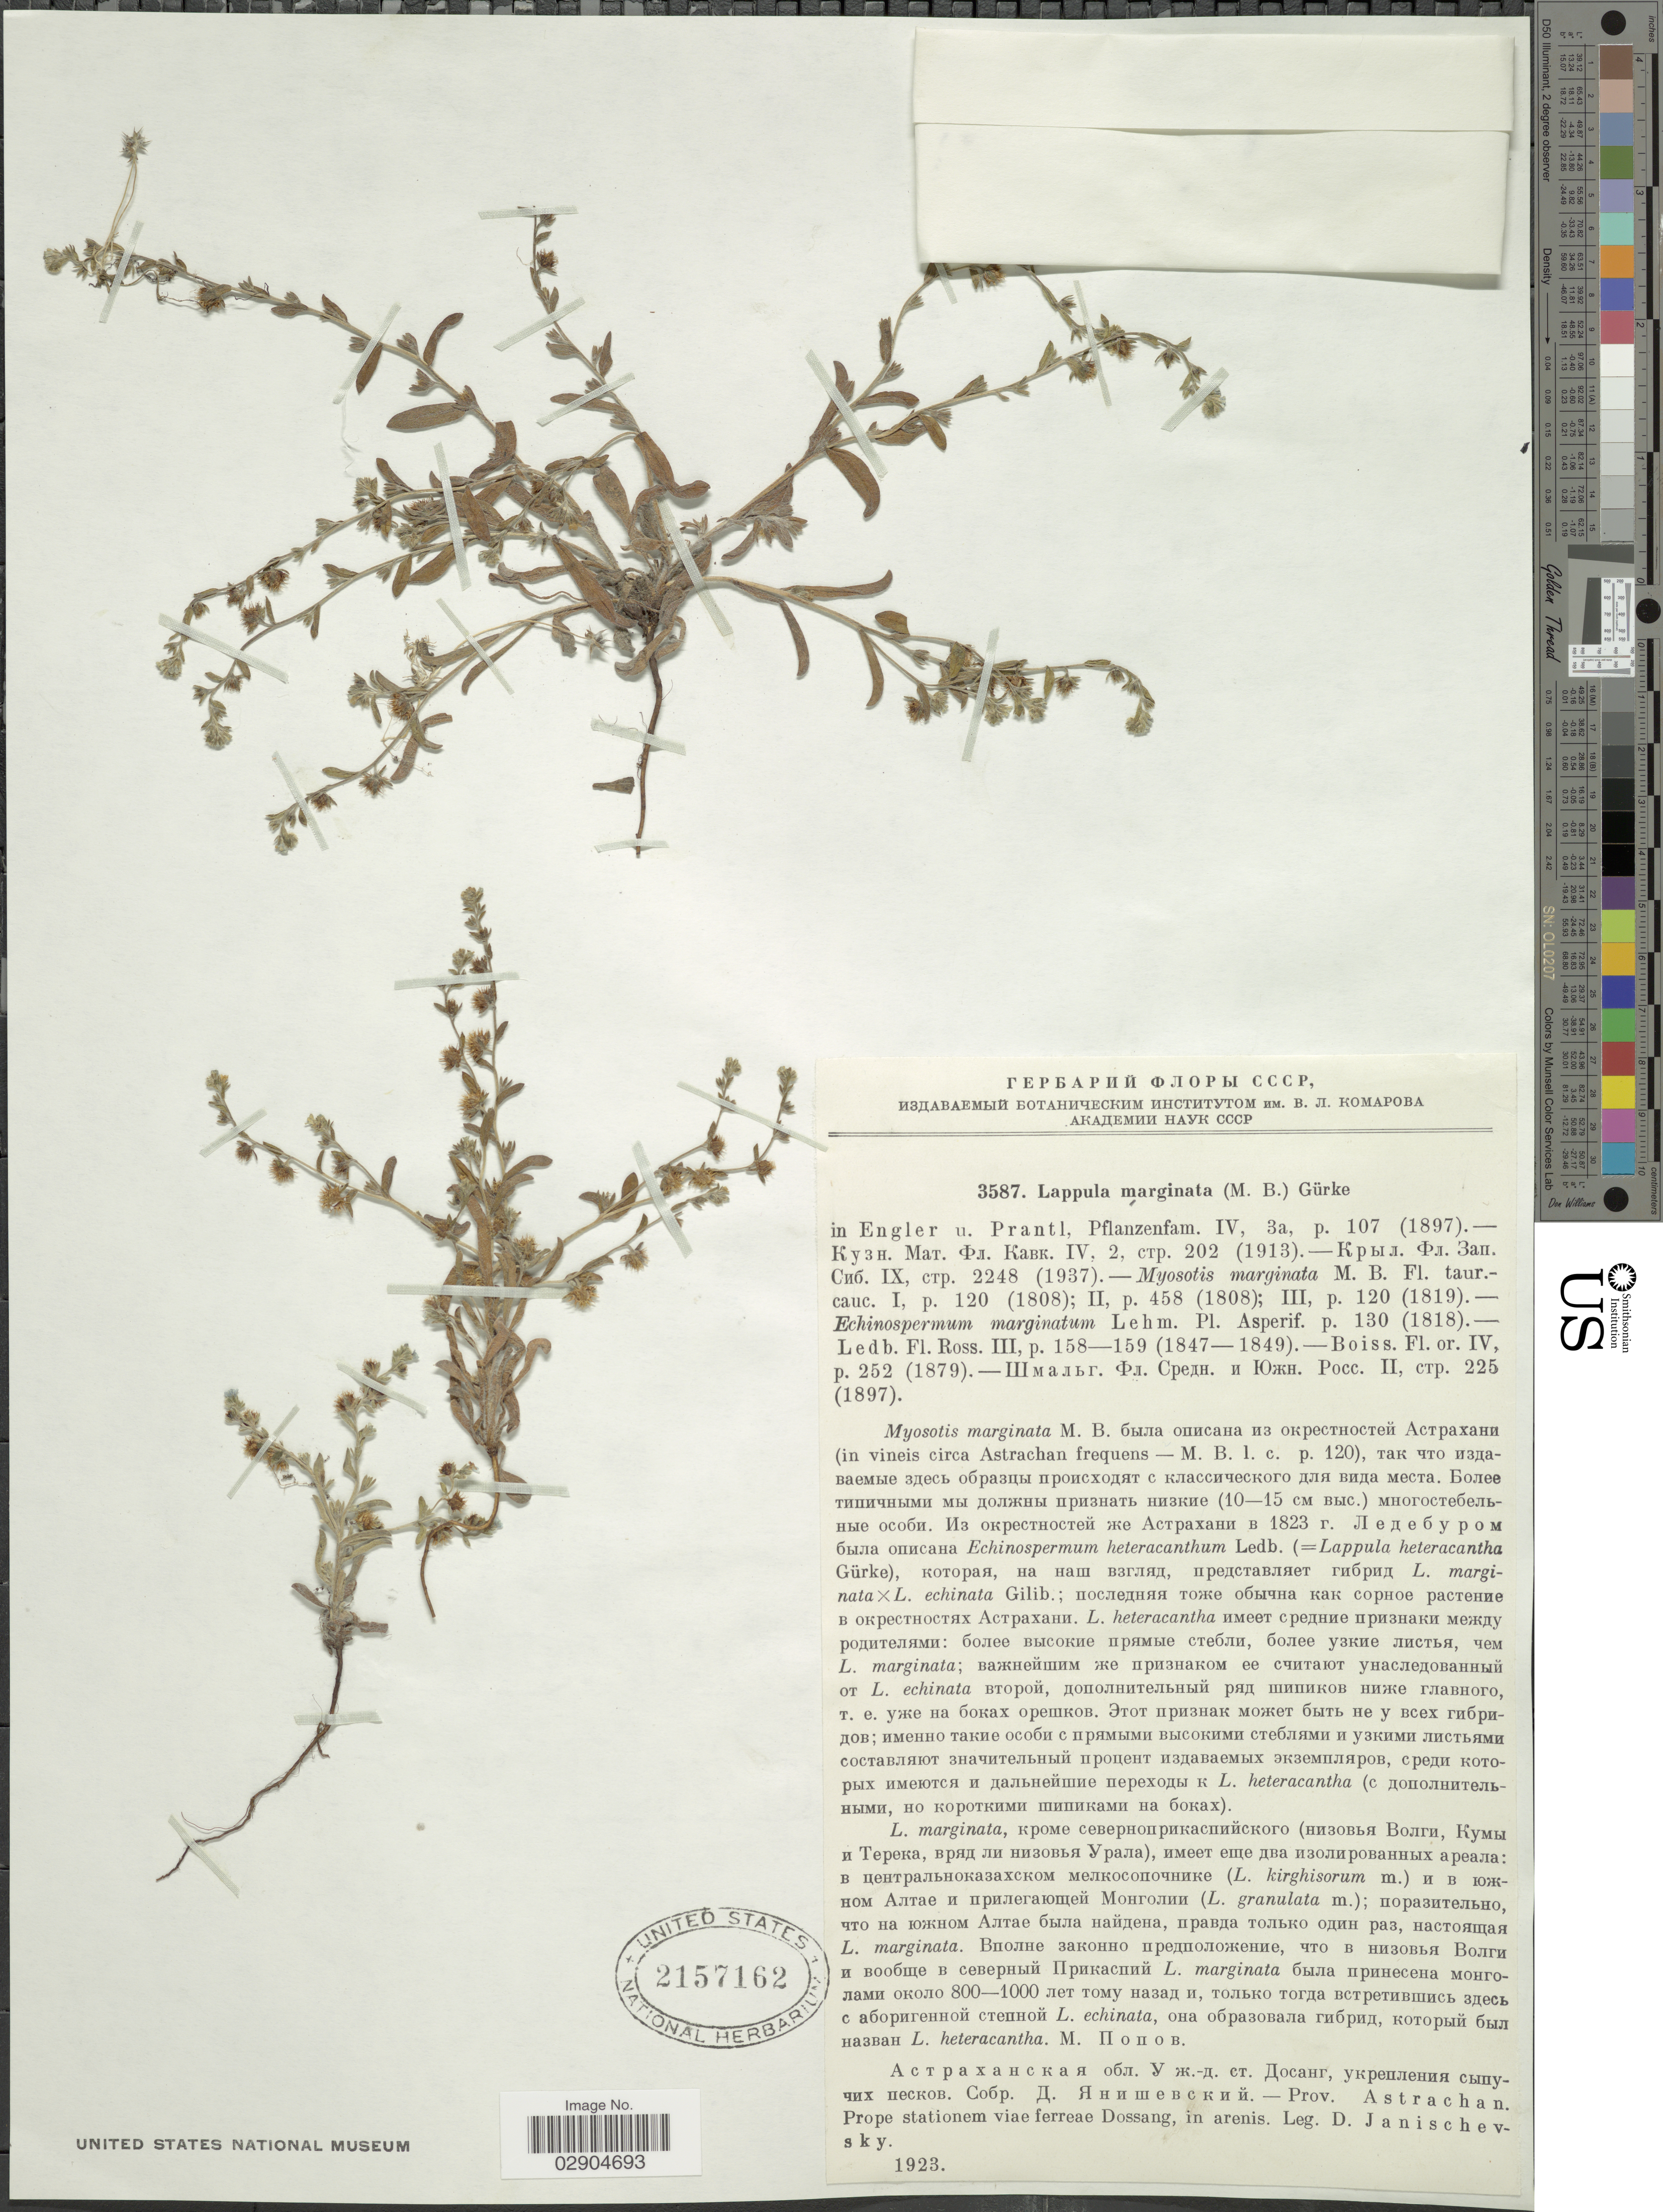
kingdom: Plantae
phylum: Tracheophyta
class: Magnoliopsida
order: Boraginales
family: Boraginaceae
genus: Lappula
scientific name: Lappula marginata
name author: (M. Bieb.) Gürke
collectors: D. Janischevsky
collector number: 3587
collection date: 1923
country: Russian Federation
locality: Prov. Astrachan. Prope stationem viae ferreae Dossang, in arenis.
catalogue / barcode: US 2157162